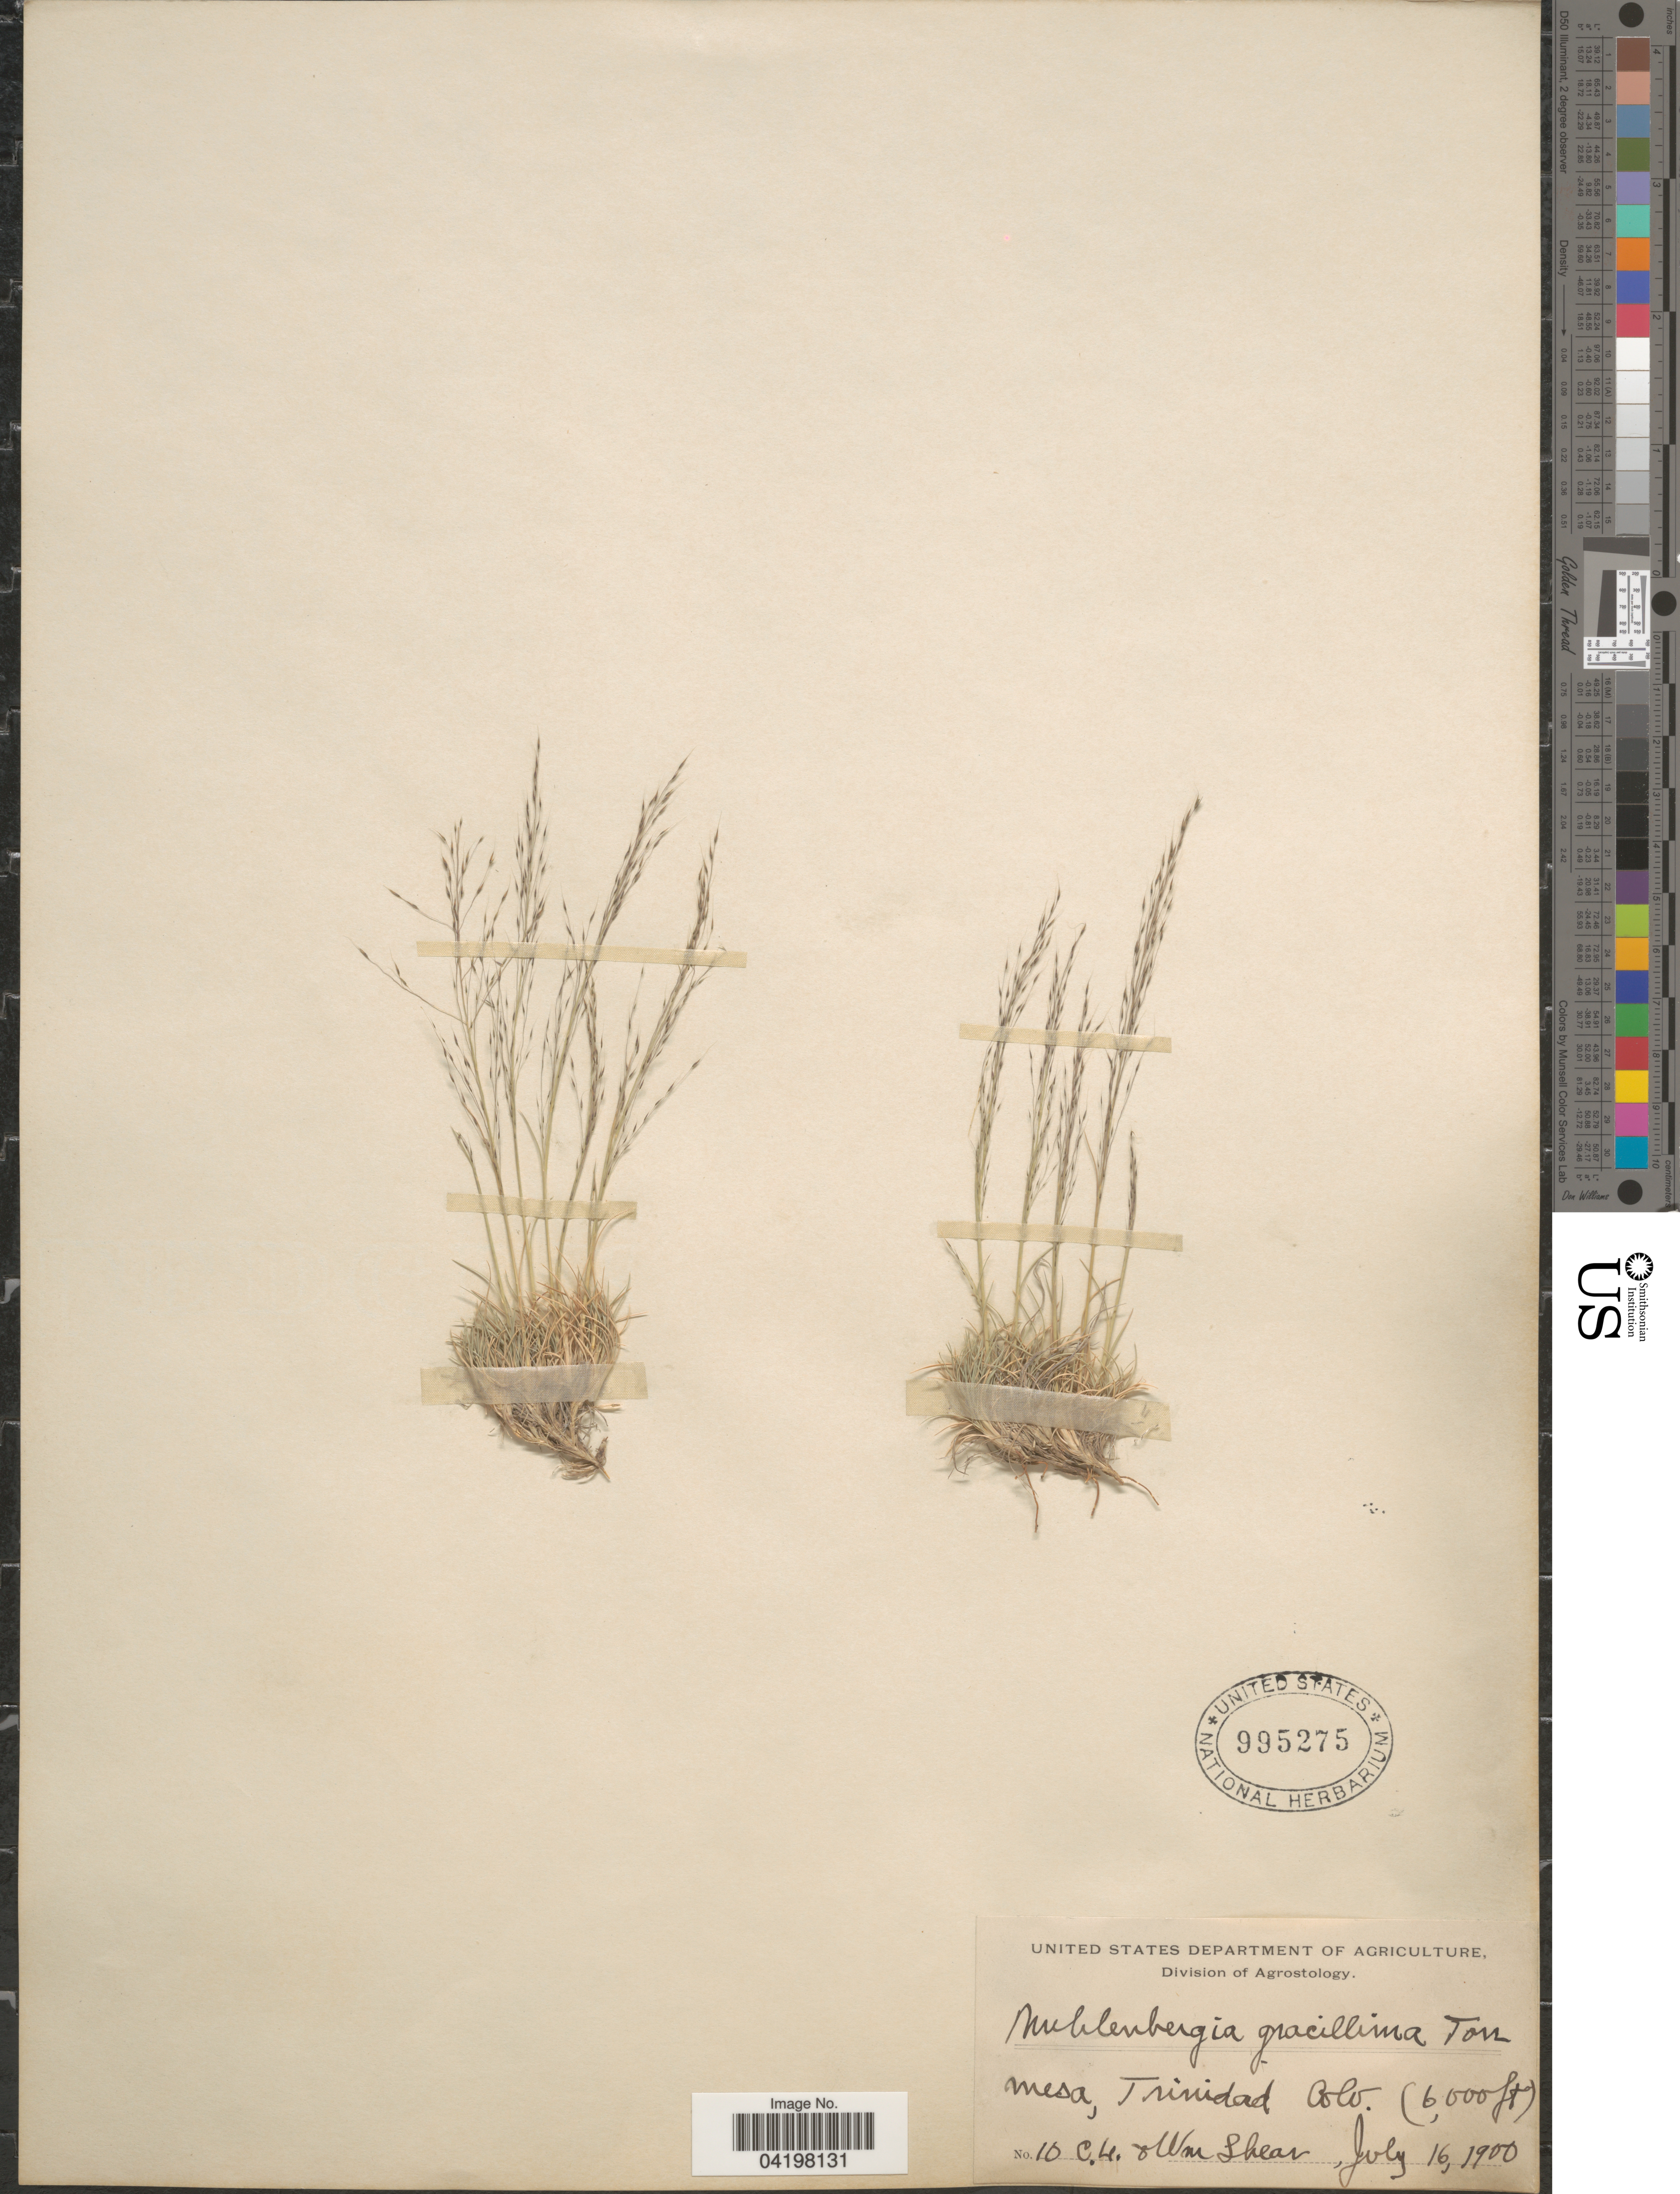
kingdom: Plantae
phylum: Tracheophyta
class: Liliopsida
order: Poales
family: Poaceae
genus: Muhlenbergia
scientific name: Muhlenbergia torreyi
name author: (Kunth) Hitchc. ex Bush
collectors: C. L. Shear & W. Shear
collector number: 10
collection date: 1900-07-16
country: United States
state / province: Colorado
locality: Mesa, Trinidad.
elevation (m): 1829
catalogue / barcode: US 995275